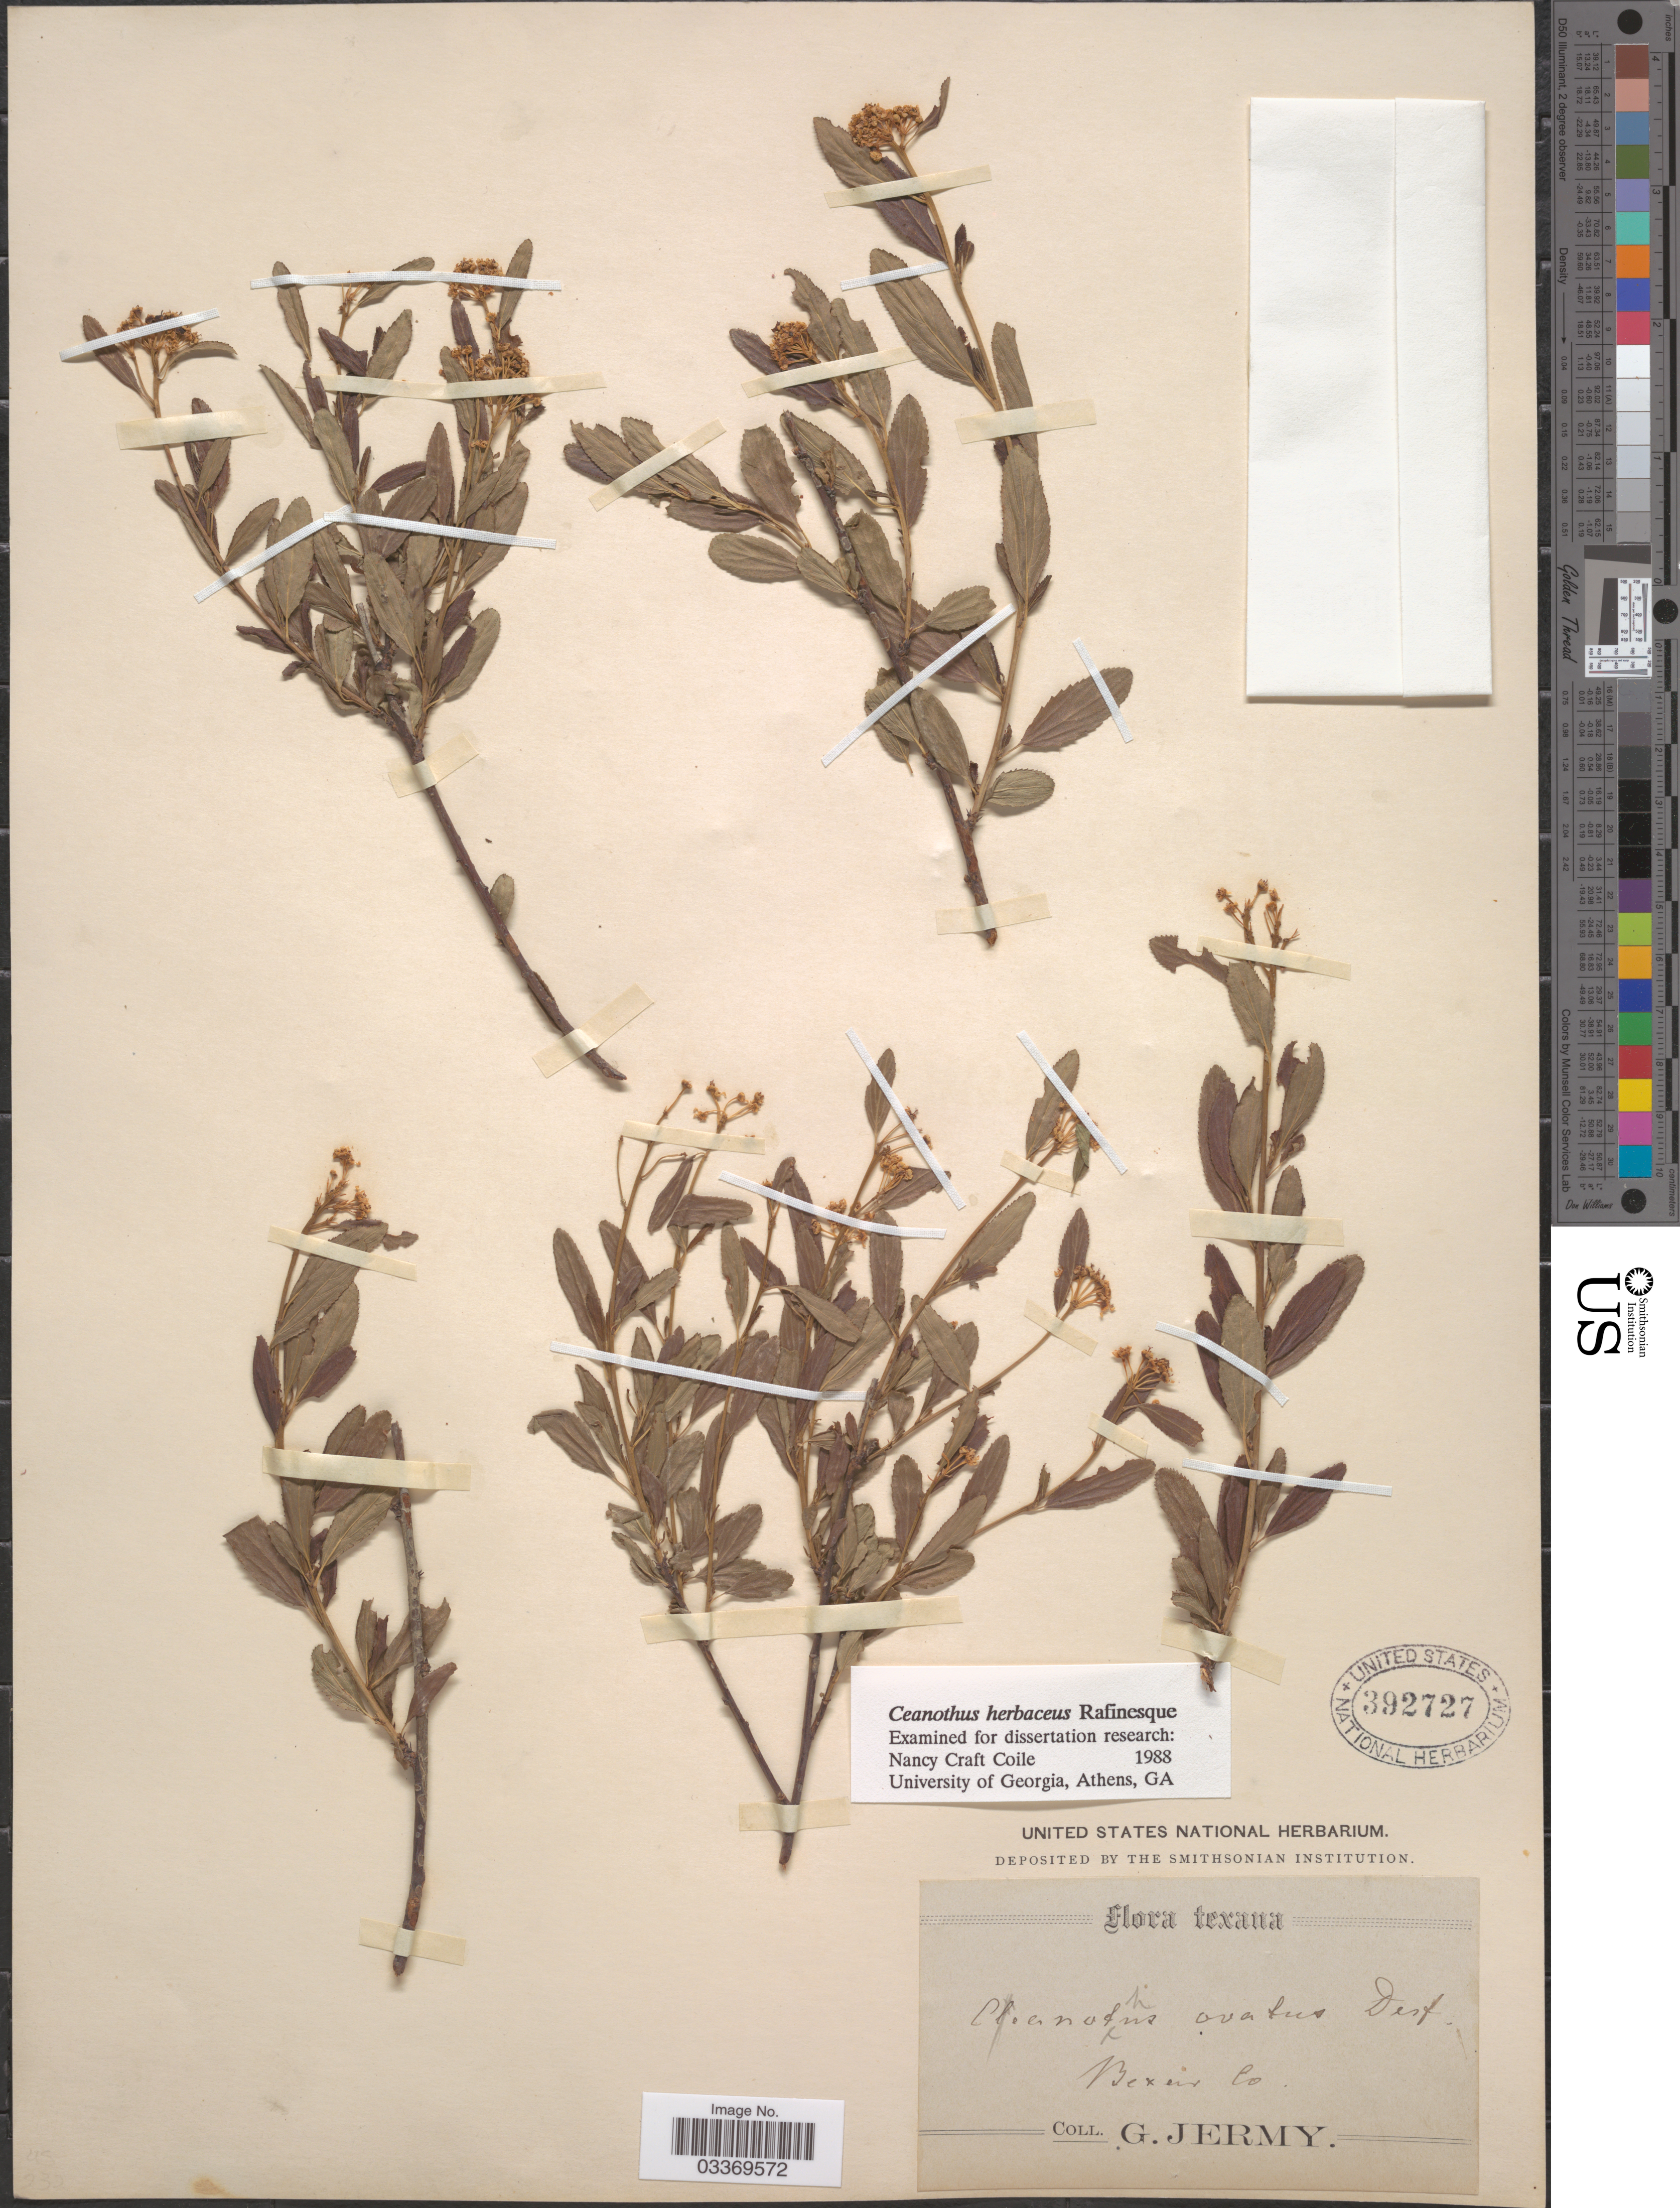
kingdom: Plantae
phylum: Tracheophyta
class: Magnoliopsida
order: Rosales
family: Rhamnaceae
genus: Ceanothus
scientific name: Ceanothus ovatus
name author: Desf.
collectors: G. Jermy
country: United States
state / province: Texas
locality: Bexar Co.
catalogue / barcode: US 392727